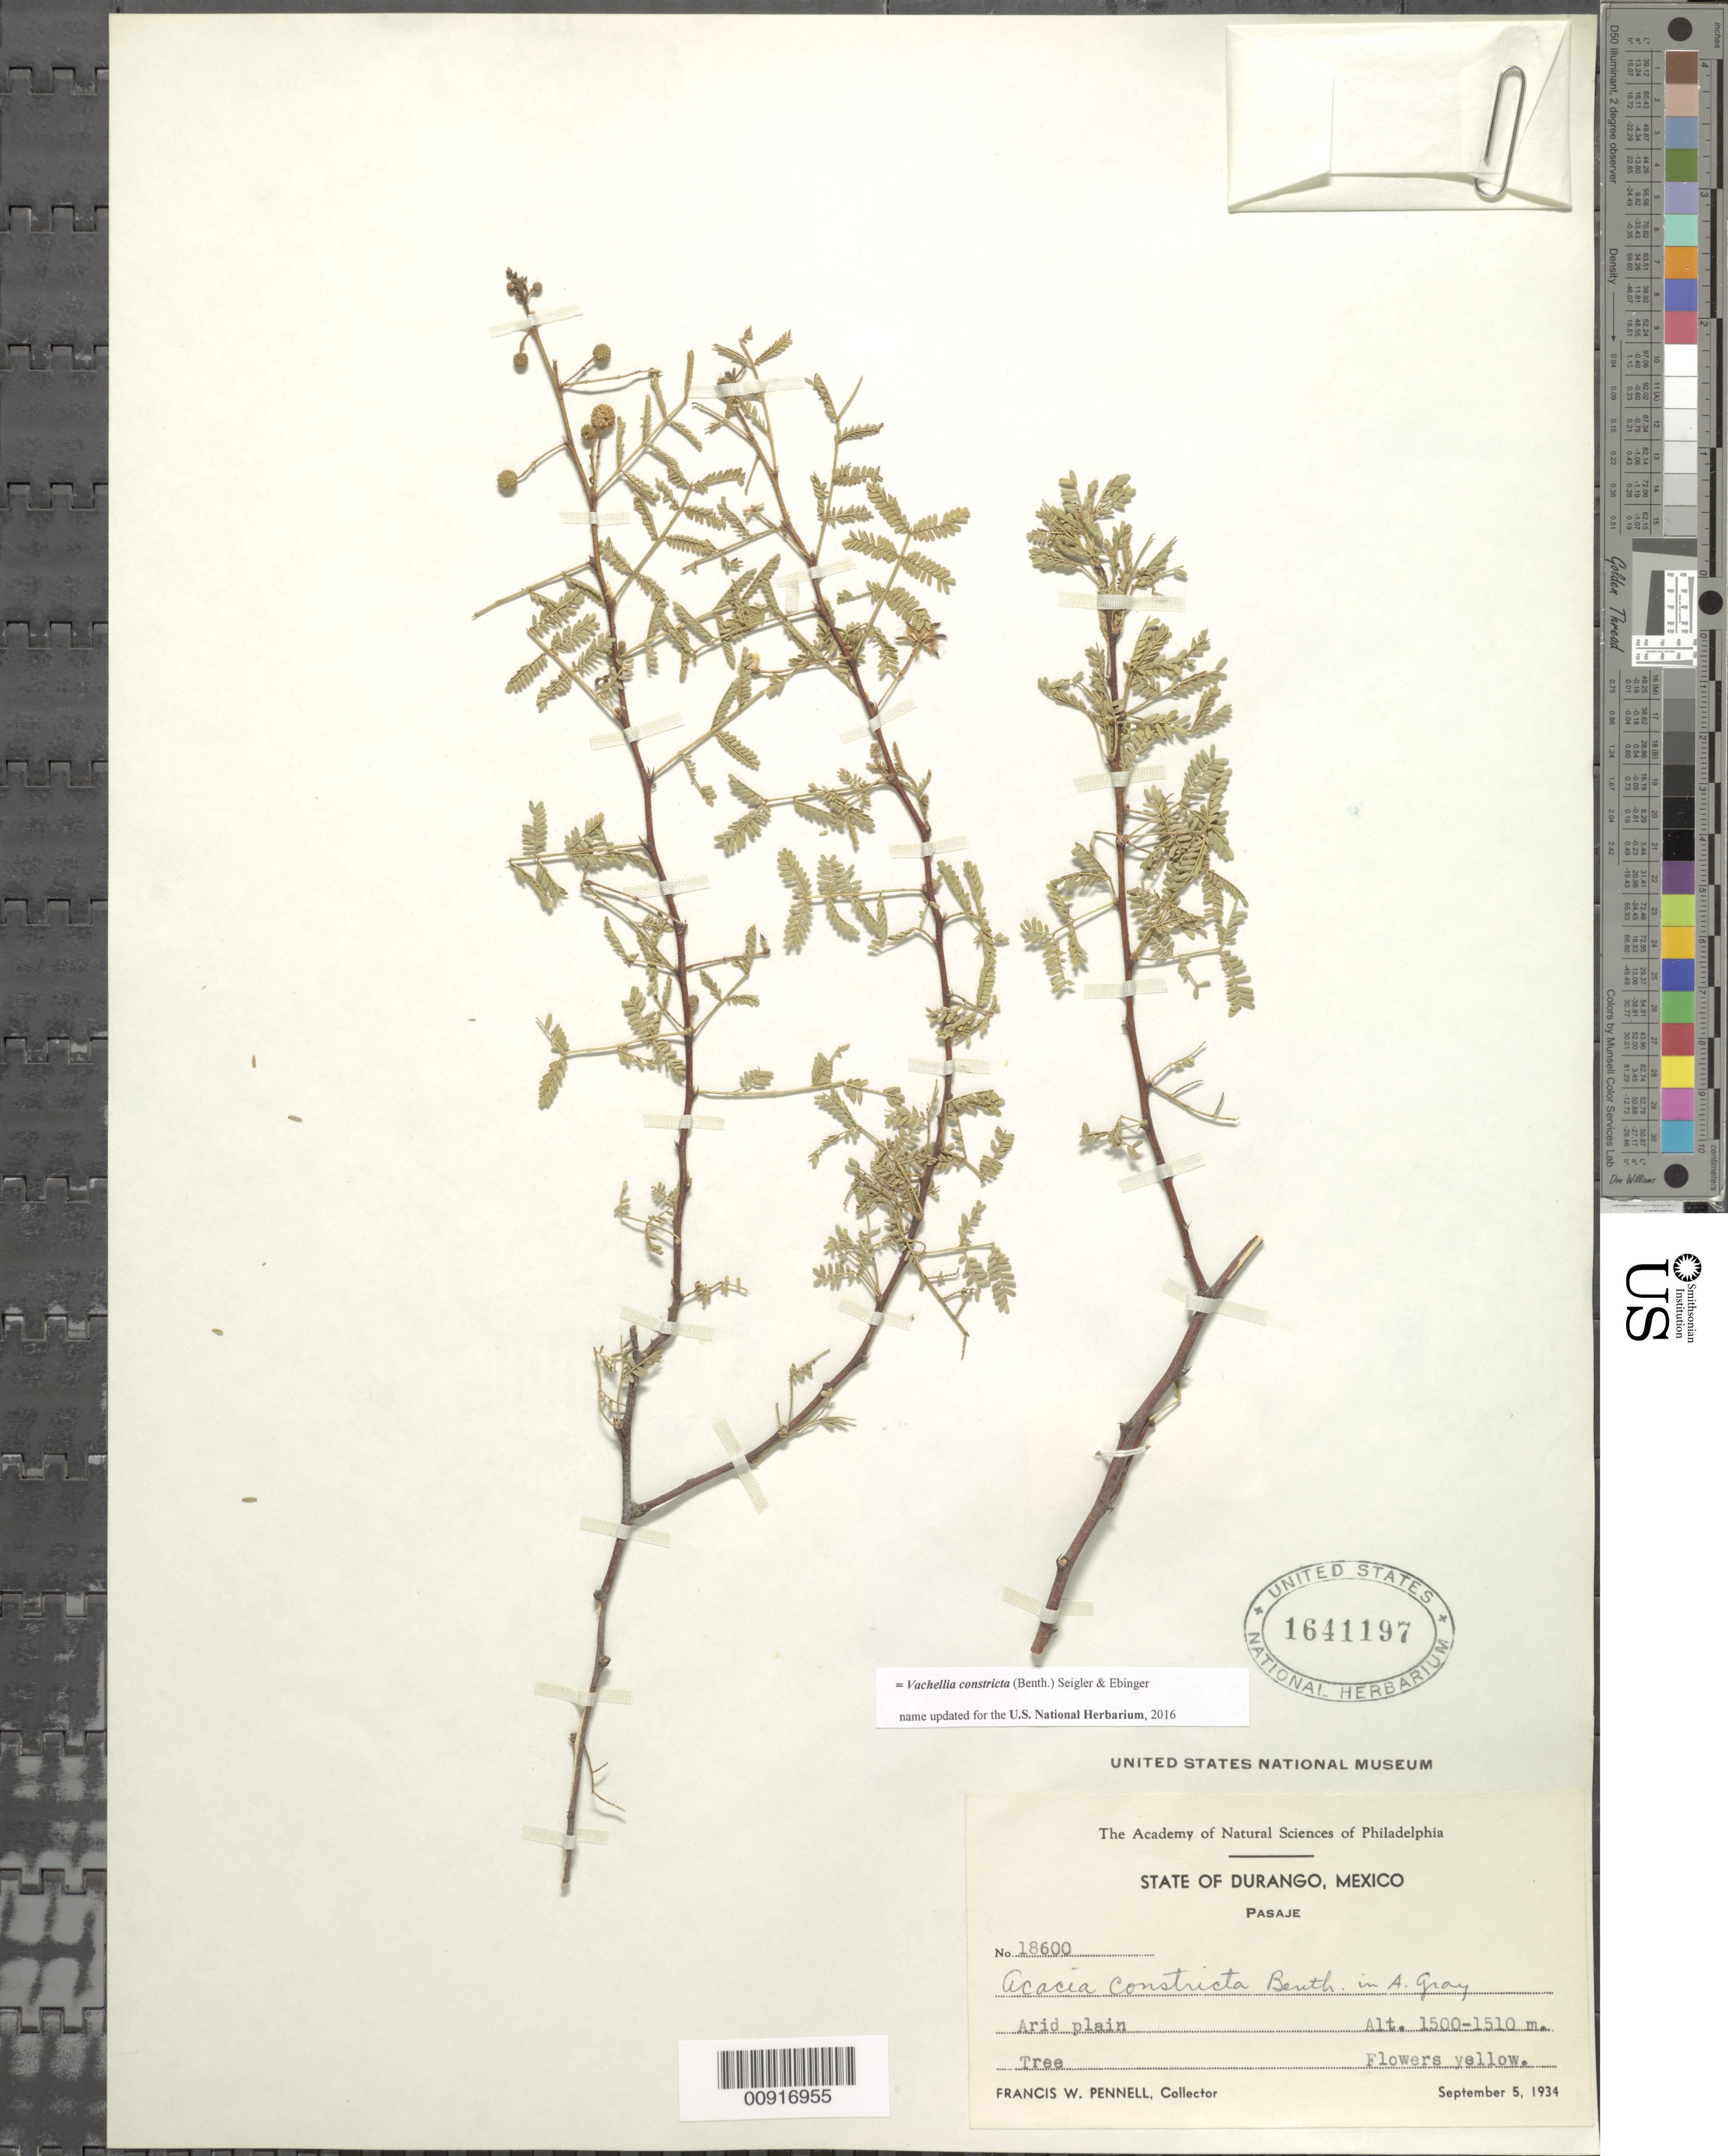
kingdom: Plantae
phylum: Tracheophyta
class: Magnoliopsida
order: Fabales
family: Fabaceae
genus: Vachellia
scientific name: Vachellia constricta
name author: (Benth.) Seigler & Ebinger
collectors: F. W. Pennell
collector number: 18600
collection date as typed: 05 Sep 1934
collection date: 1934-09-05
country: Mexico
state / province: Durango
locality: Pasaje, State of Durango.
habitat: Arid plain.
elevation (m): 1510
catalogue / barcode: US 1641197